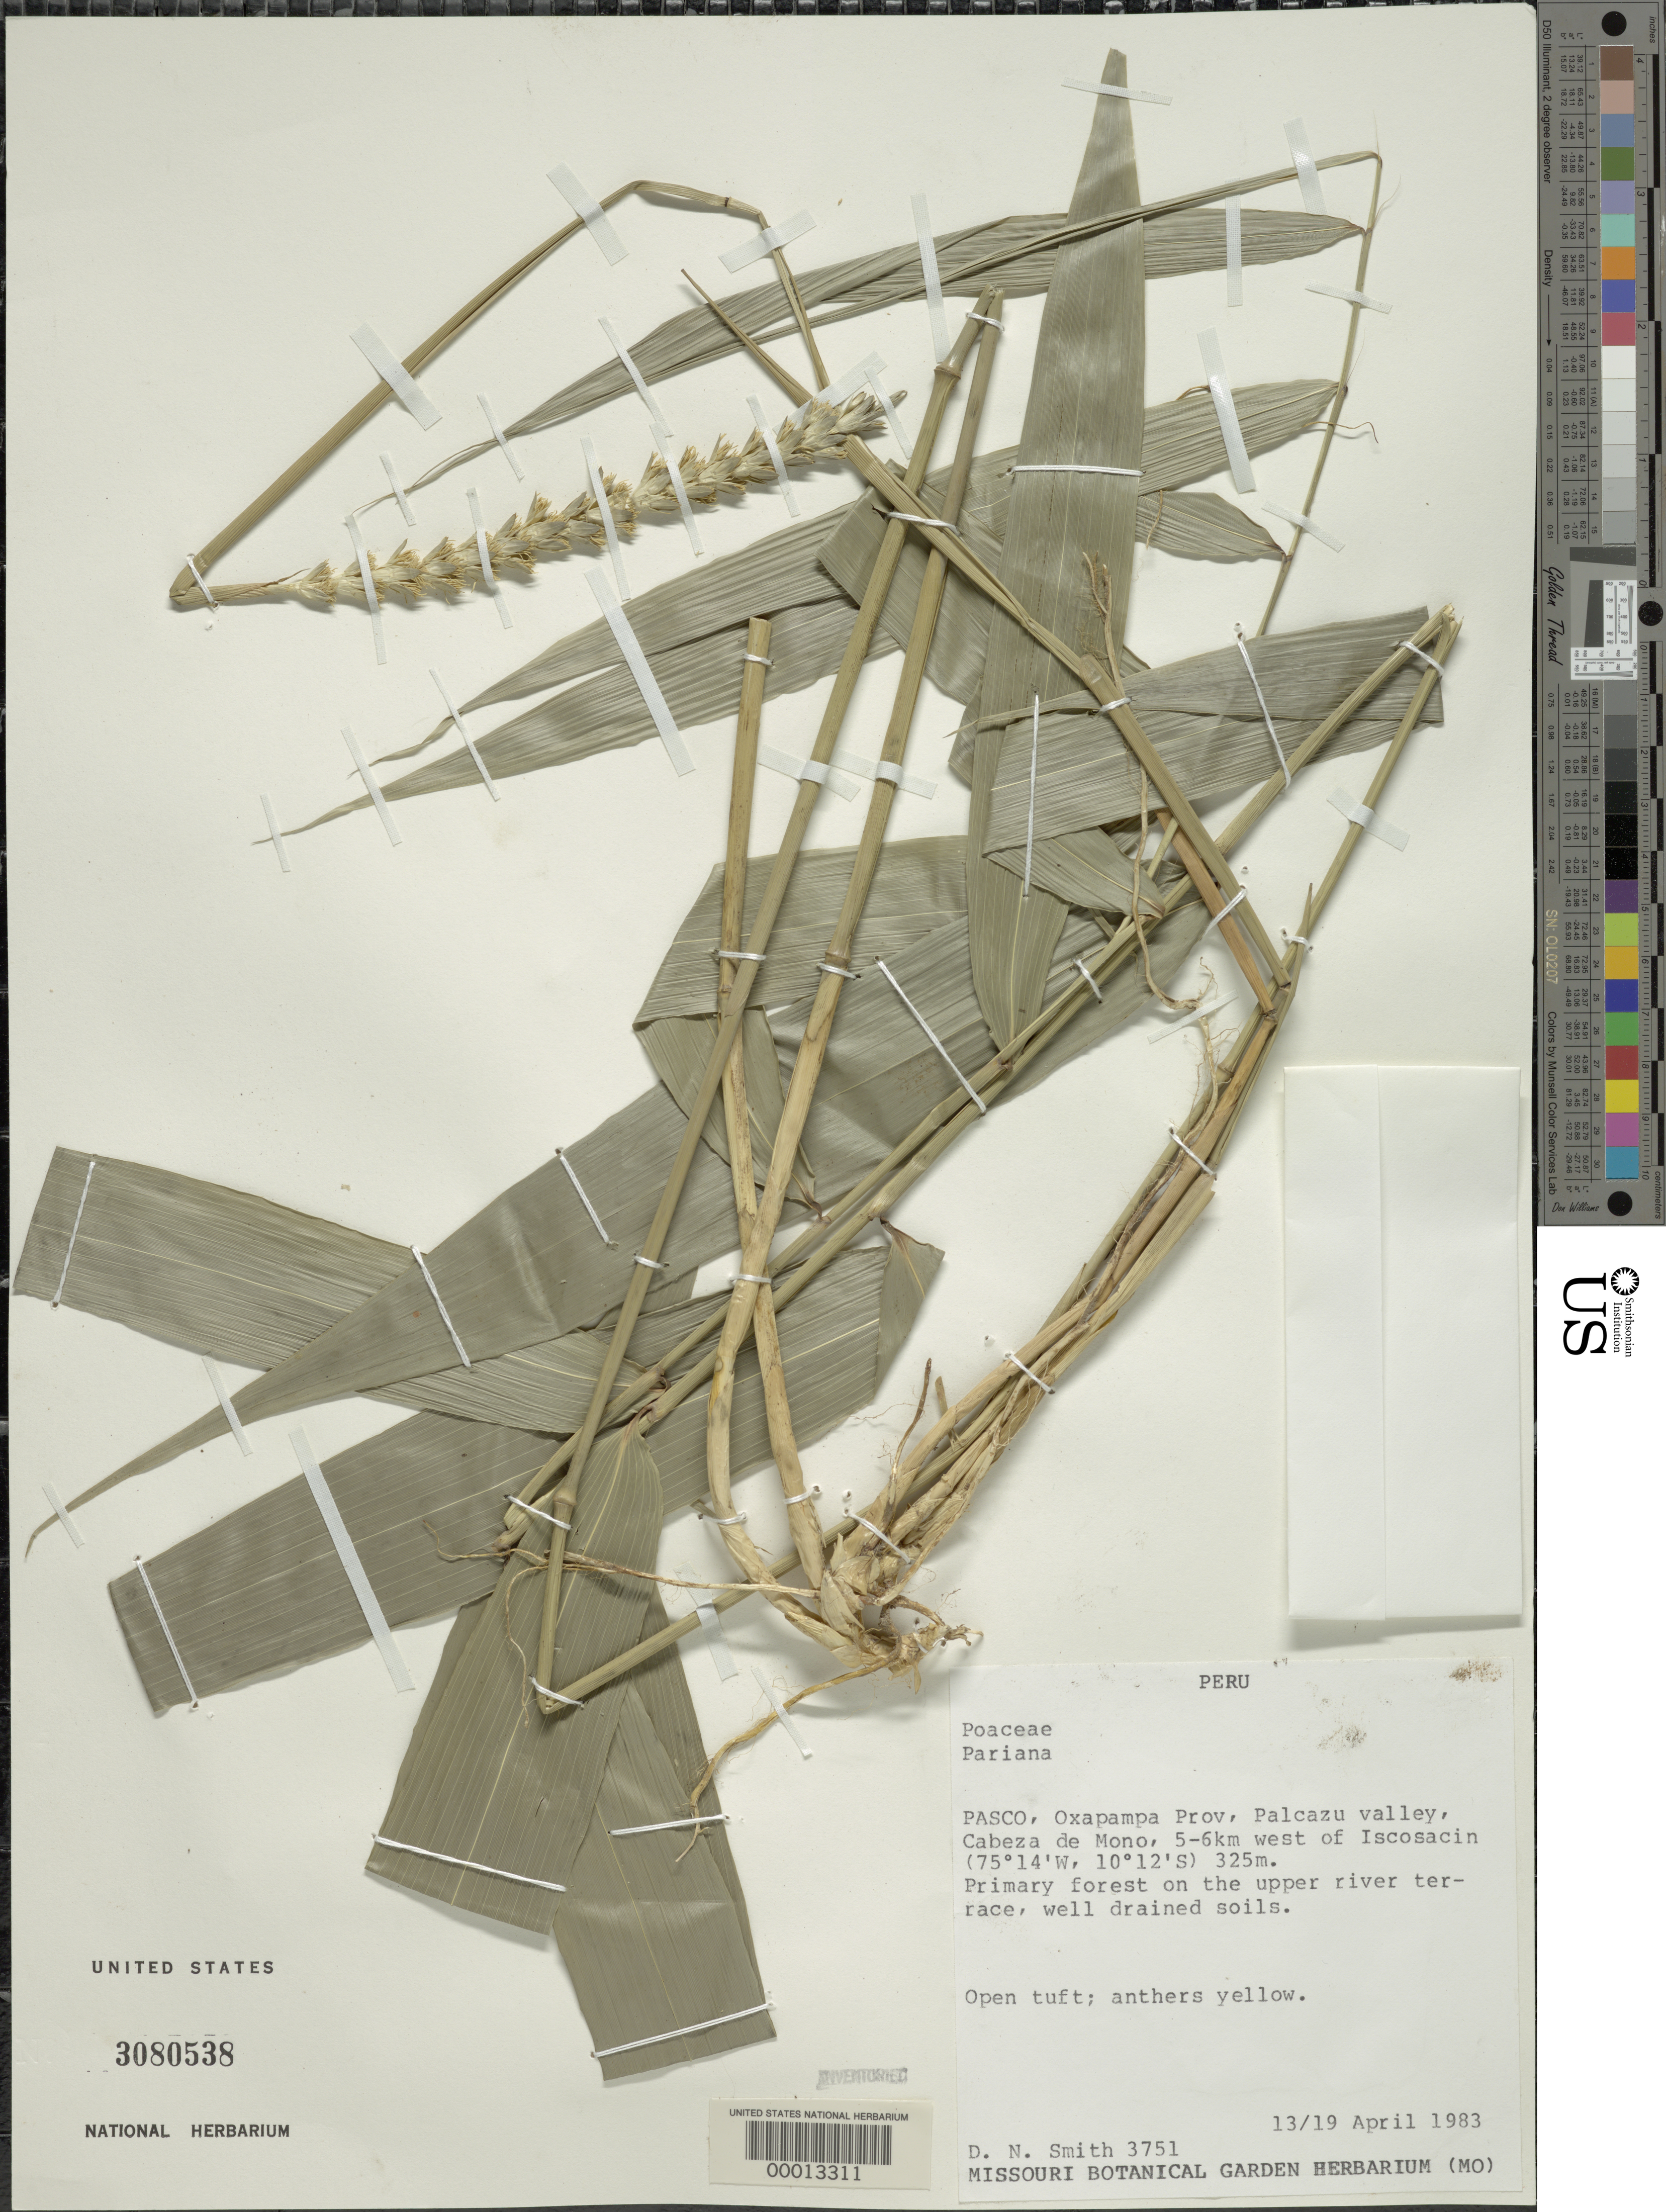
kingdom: Plantae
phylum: Tracheophyta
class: Liliopsida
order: Poales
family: Poaceae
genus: Pariana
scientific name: Pariana sp.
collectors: D. Smith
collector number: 3751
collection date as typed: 13 Apr 1983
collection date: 1983-04-13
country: Peru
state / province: Pasco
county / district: Oxapampa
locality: Palcazu valley, cabeza de mono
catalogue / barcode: US 3080538